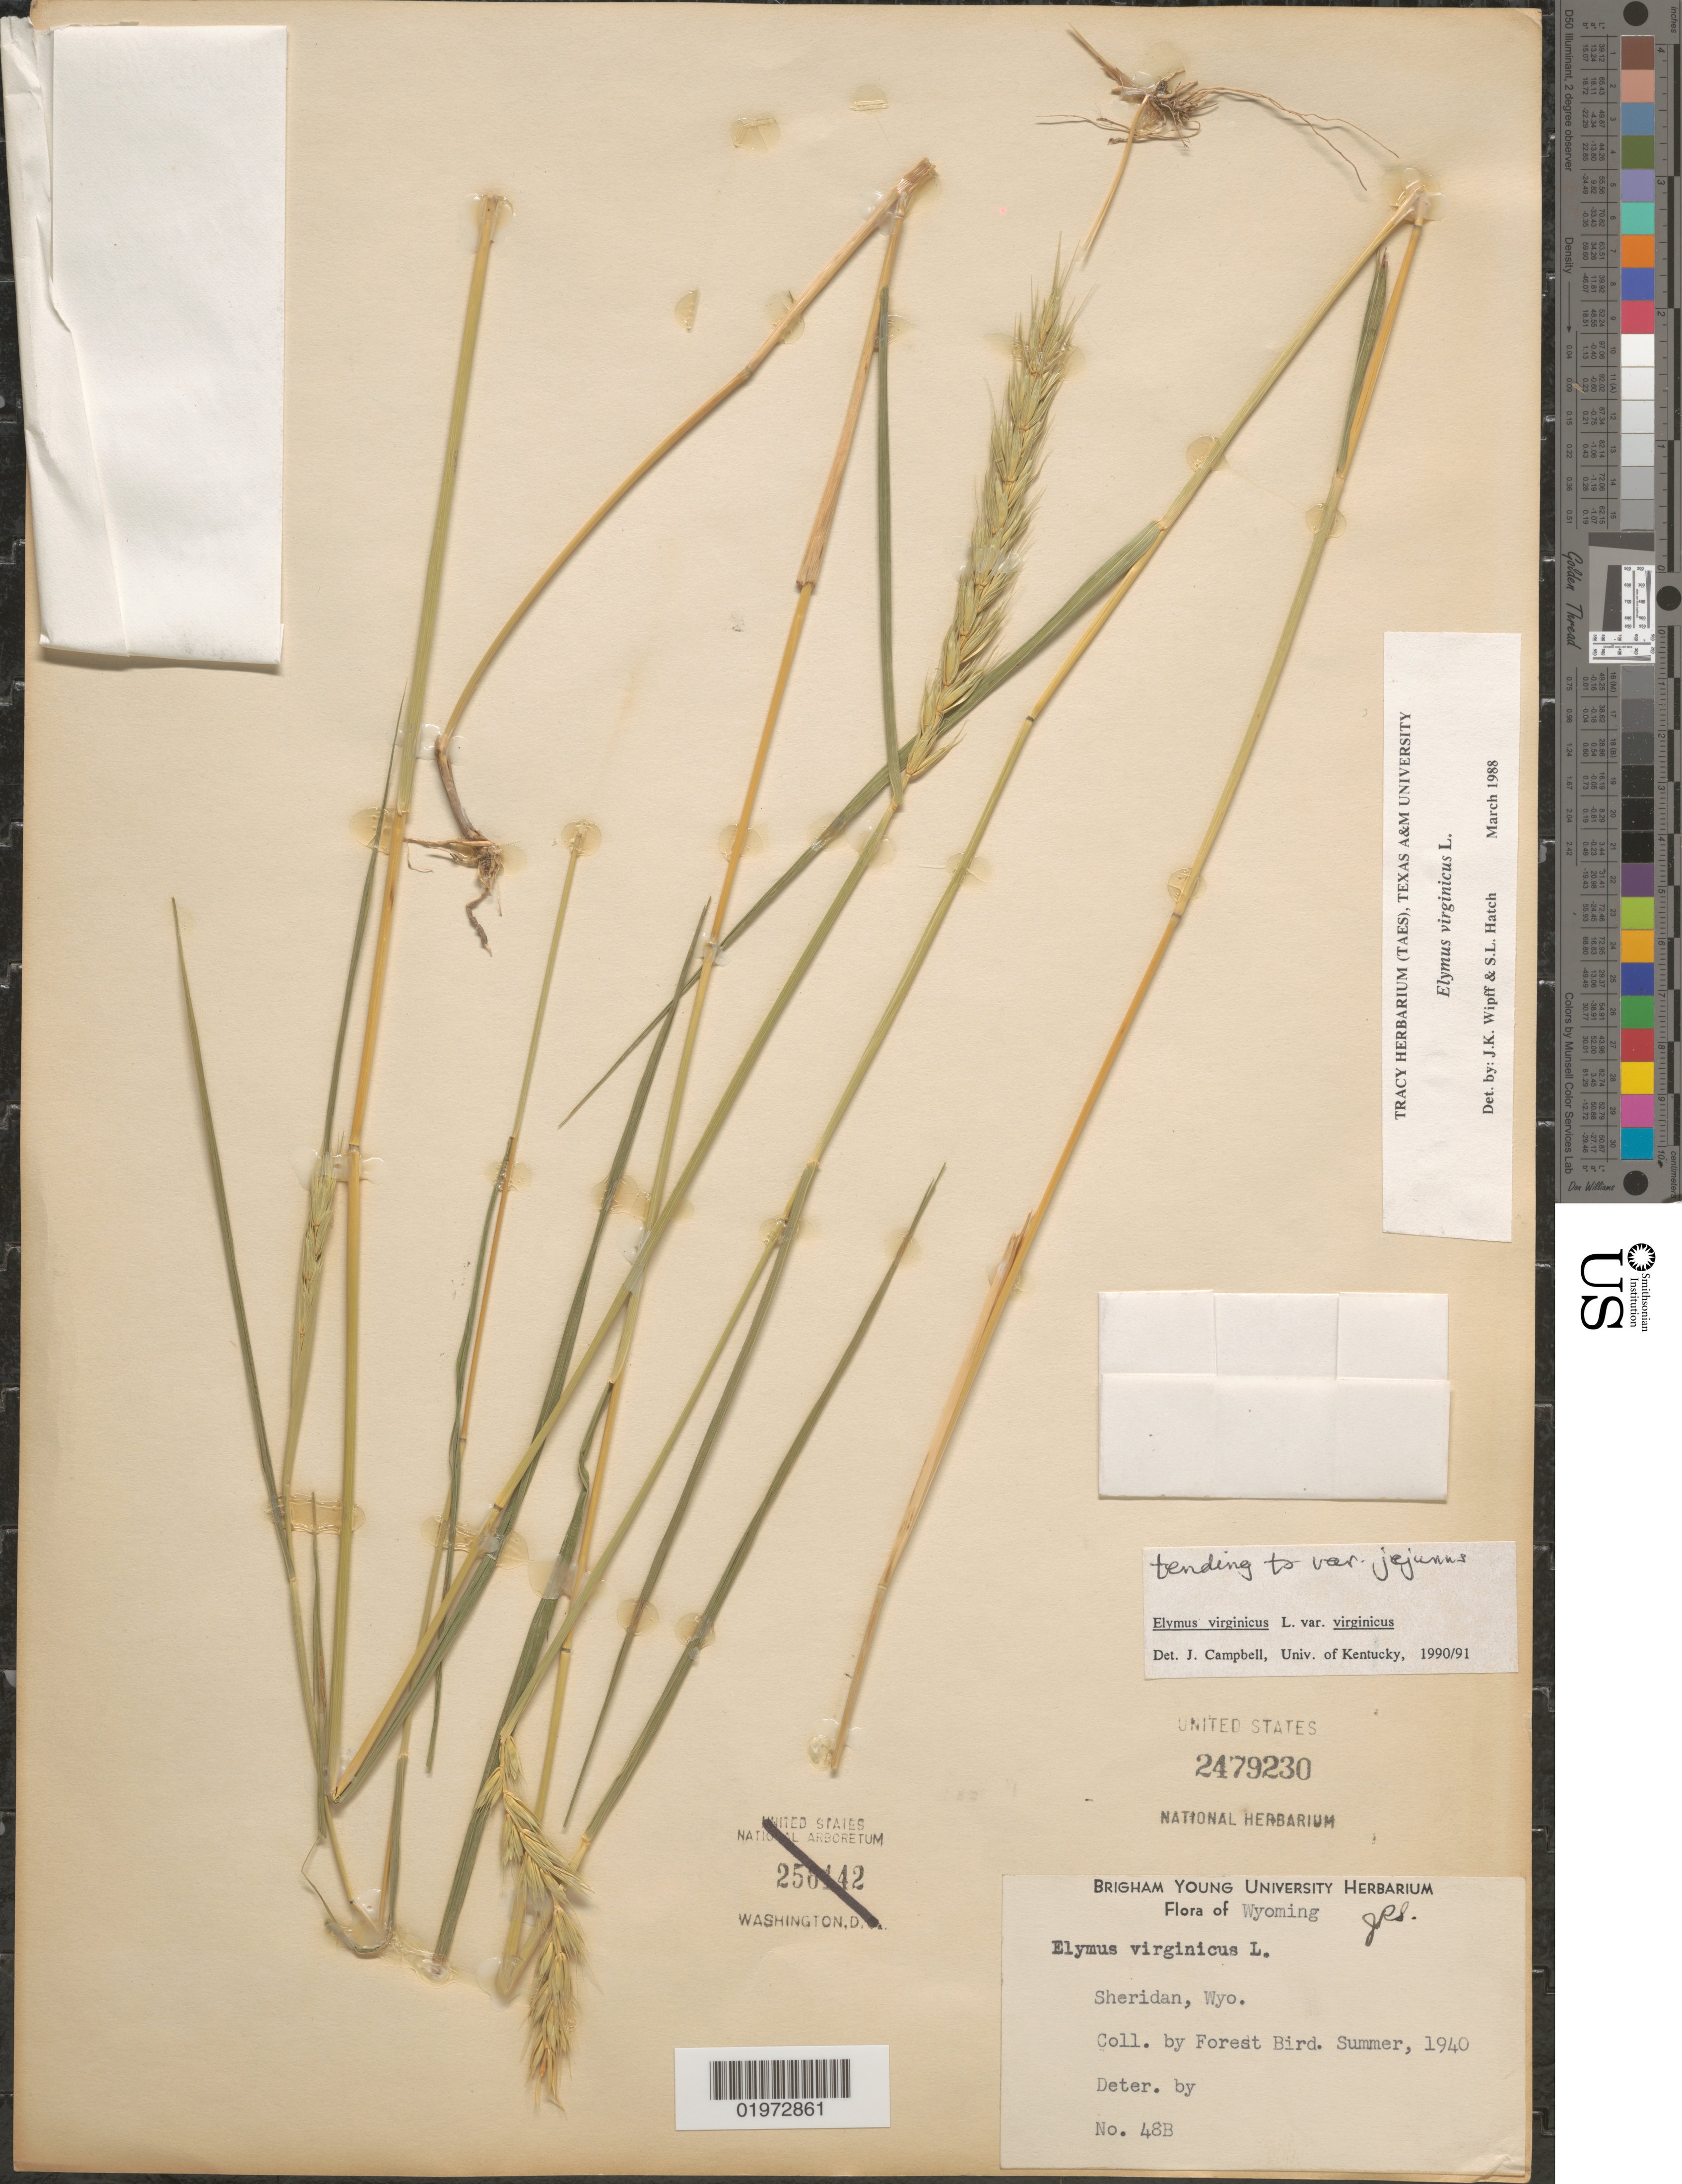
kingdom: Plantae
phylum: Tracheophyta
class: Liliopsida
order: Poales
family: Poaceae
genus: Elymus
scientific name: Elymus virginicus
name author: L.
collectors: F. Bird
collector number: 48B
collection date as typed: Summer, 1940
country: United States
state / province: Wyoming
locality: Sheridan.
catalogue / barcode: US 2479230